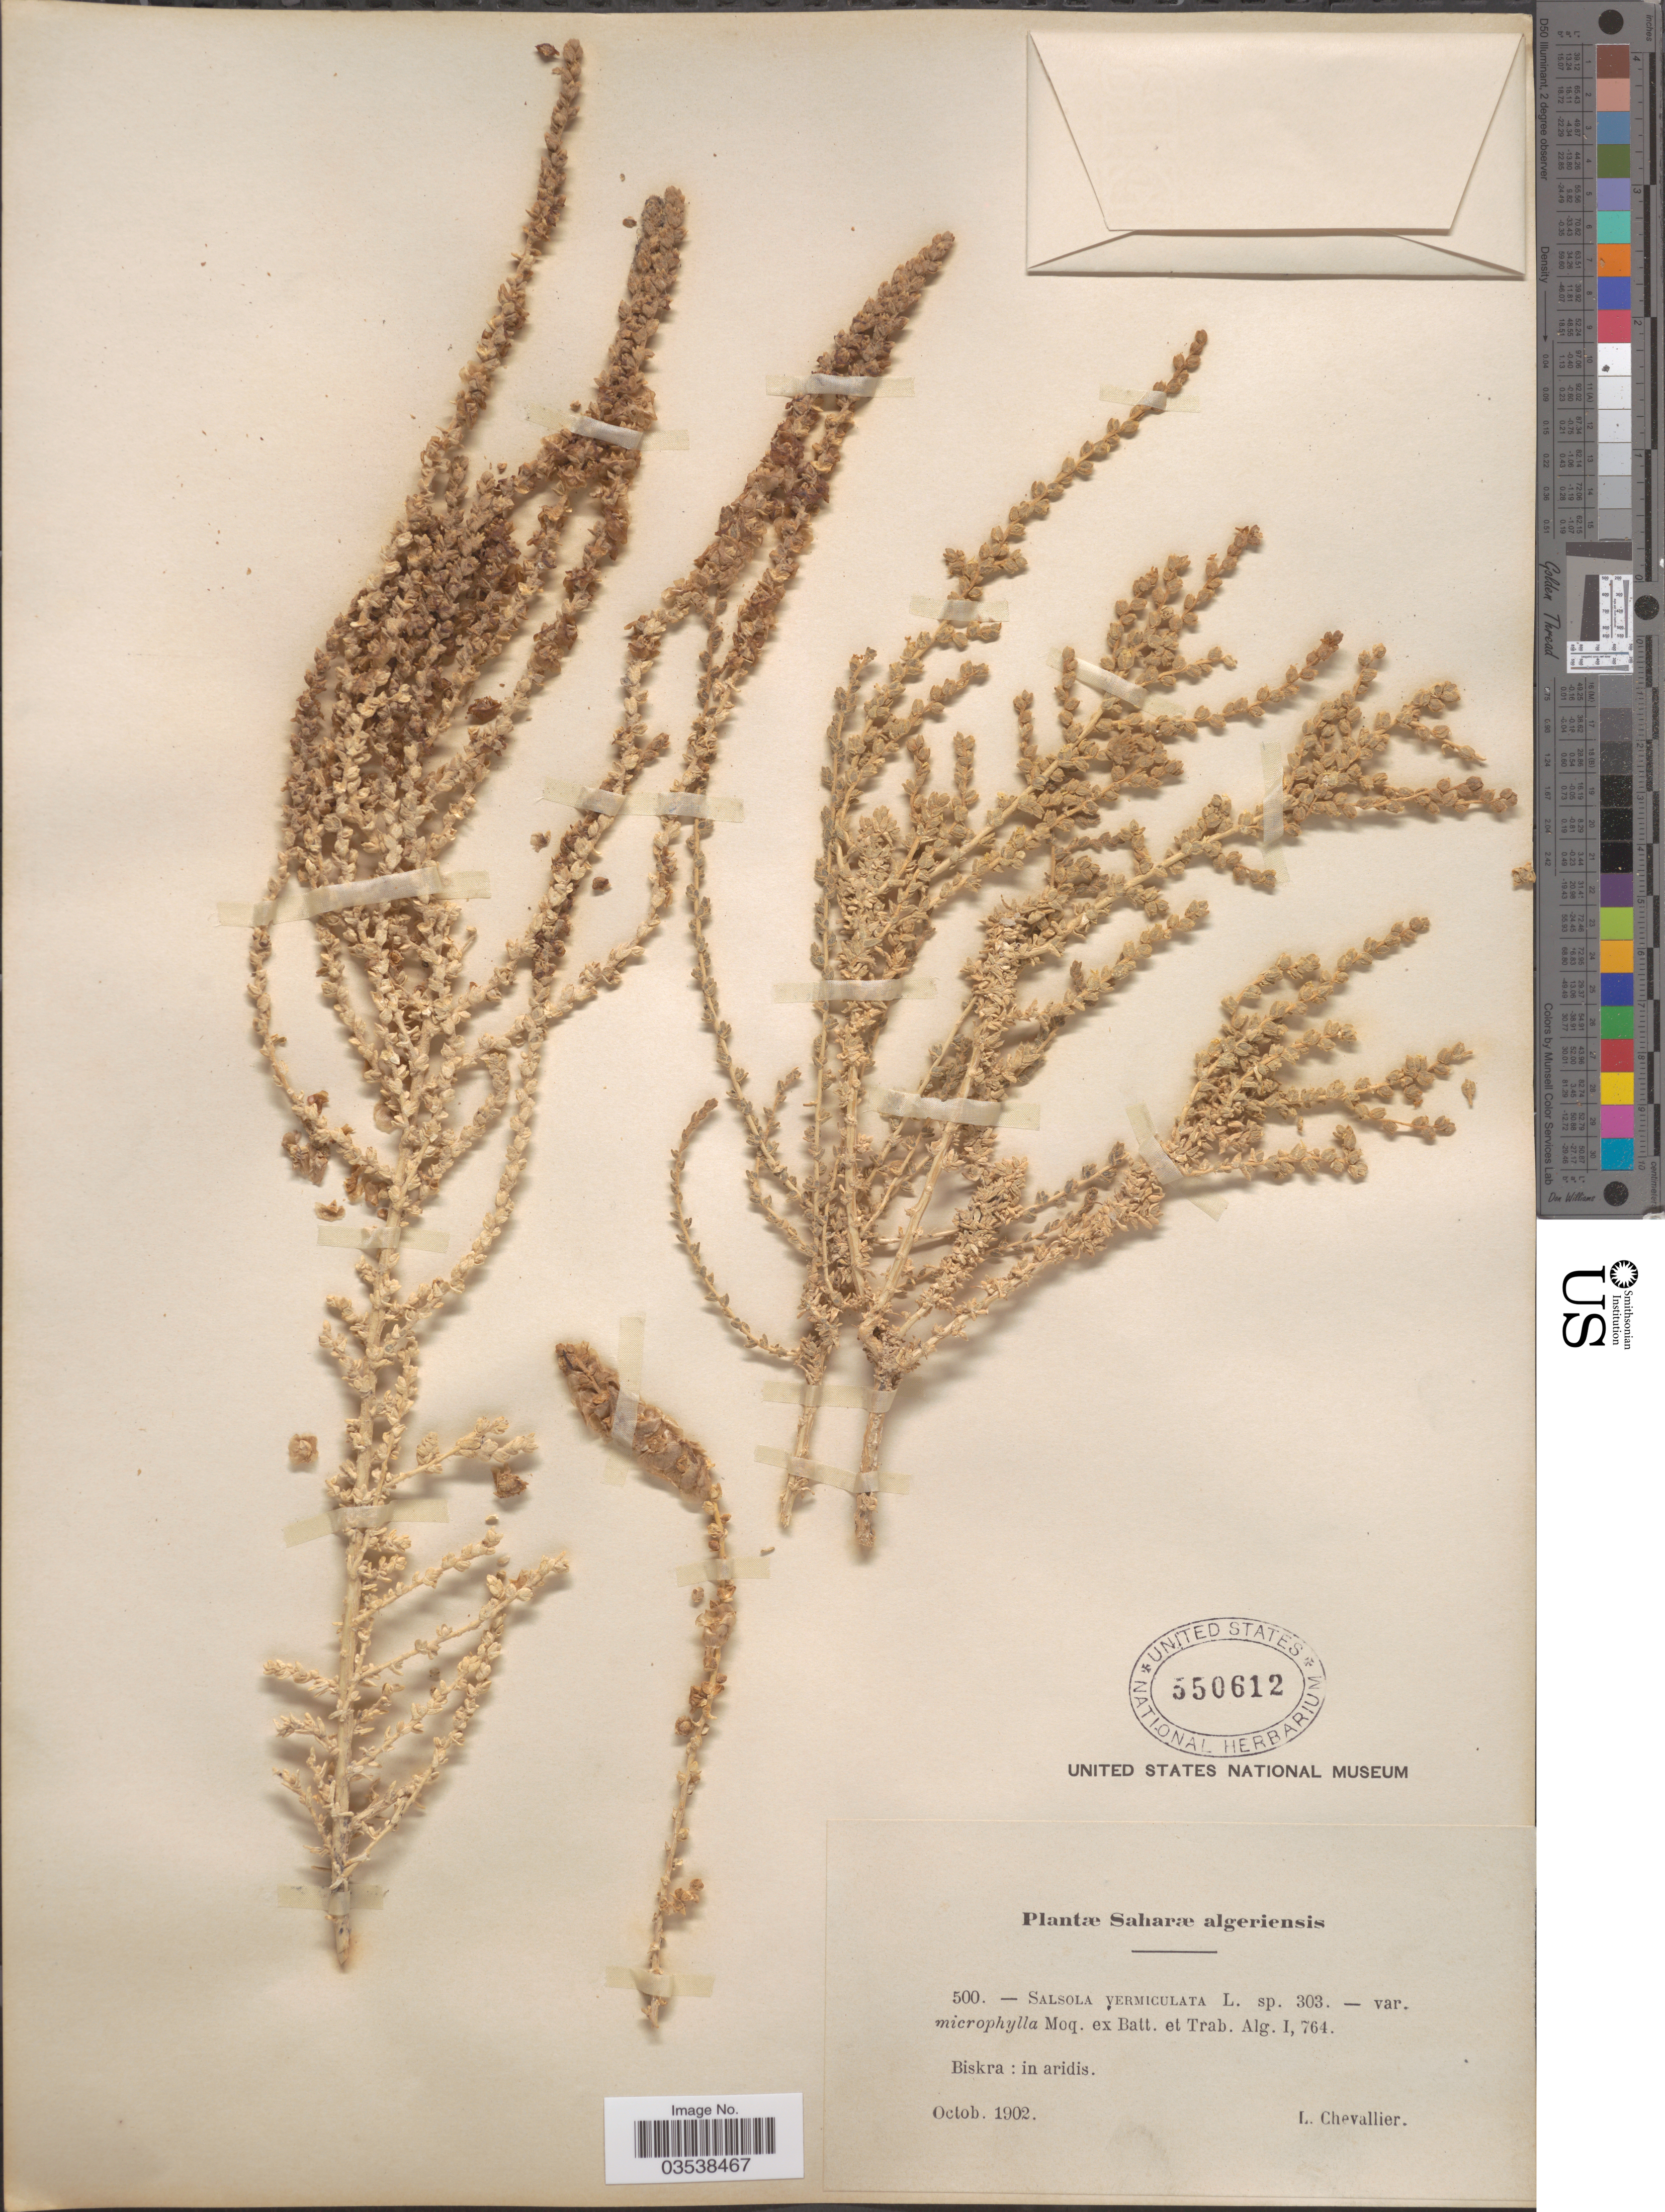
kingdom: Plantae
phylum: Tracheophyta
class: Magnoliopsida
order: Caryophyllales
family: Amaranthaceae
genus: Caroxylon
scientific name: Caroxylon vermiculatum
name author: (L.) Akhani & Roalson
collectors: L. Chevallier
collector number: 500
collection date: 1902-10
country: Algeria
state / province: Biskra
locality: Saharæ algeriensis. Biskra: in aridis.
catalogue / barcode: US 550612